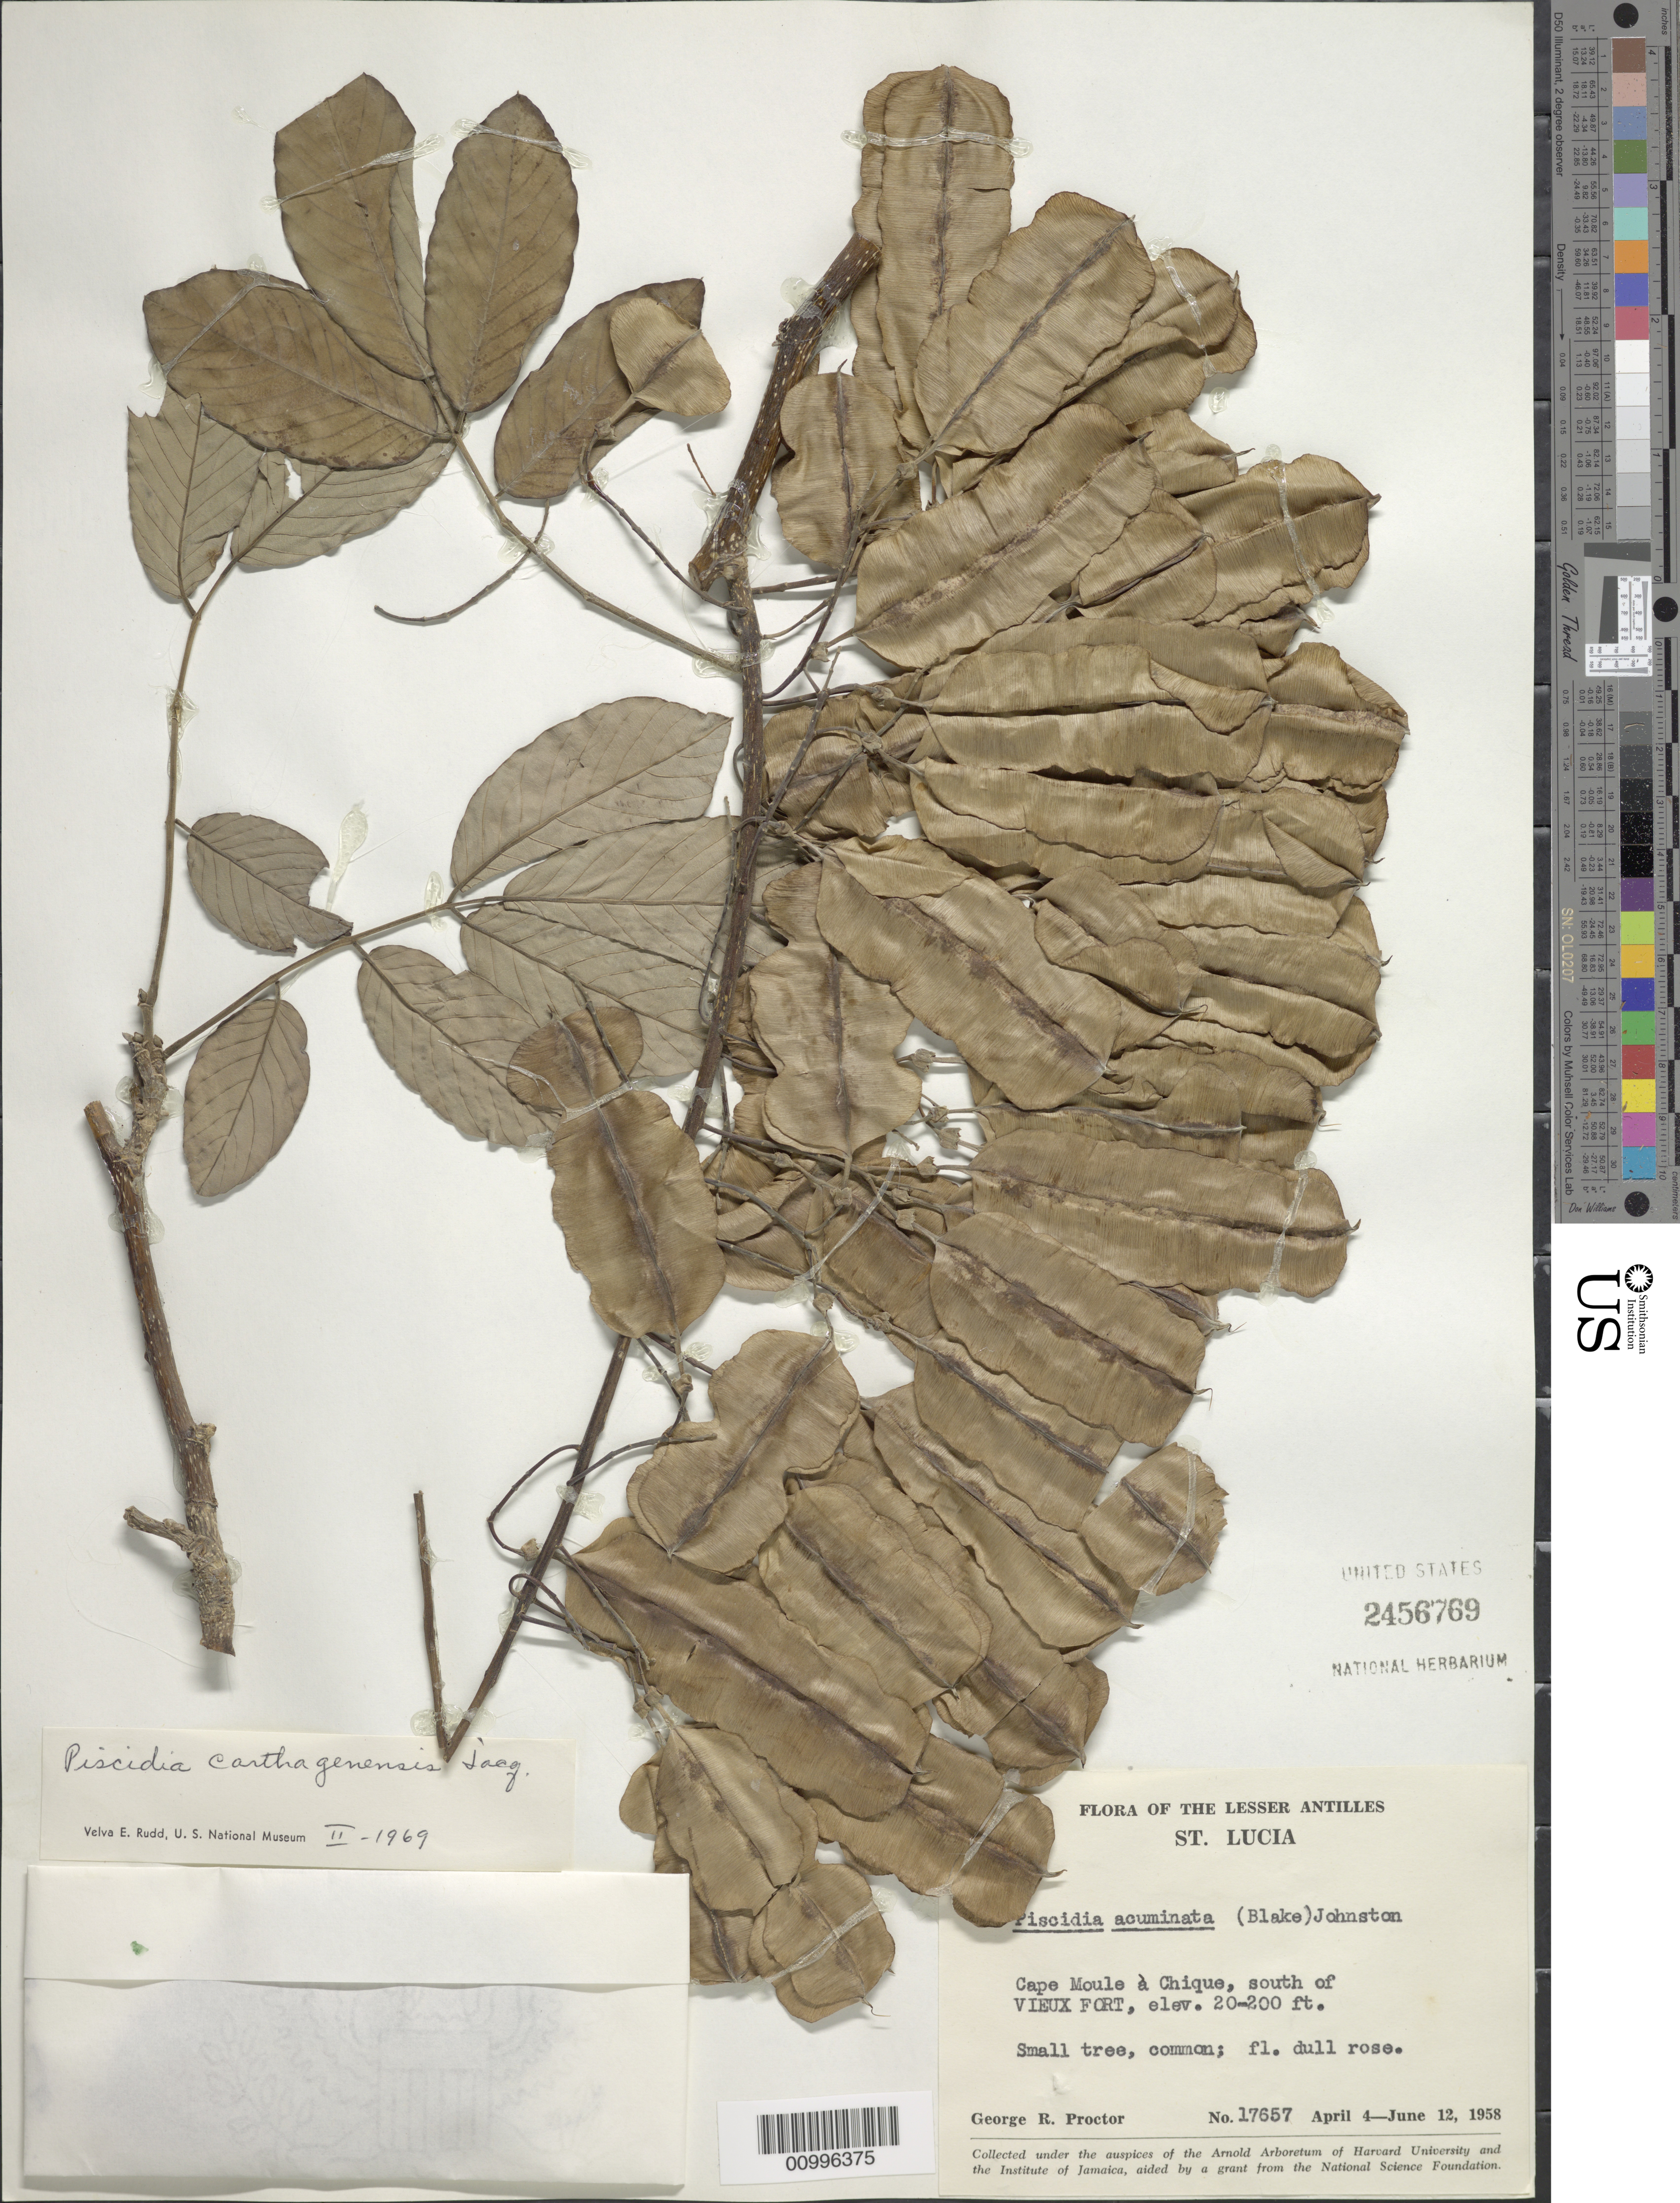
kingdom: Plantae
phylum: Tracheophyta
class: Magnoliopsida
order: Fabales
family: Fabaceae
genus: Piscidia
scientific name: Piscidia carthagenensis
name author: Jacq.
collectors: G. R. Proctor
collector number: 17657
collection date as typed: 04 Apr 1958 to 12 Jul 1958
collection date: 1958-04-04/1958-07-12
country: St. Lucia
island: St. Lucia I.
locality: Cape Moule a Chique, S of Vieux Fort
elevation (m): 6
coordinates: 0 N, 0 E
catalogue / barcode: US 2456769